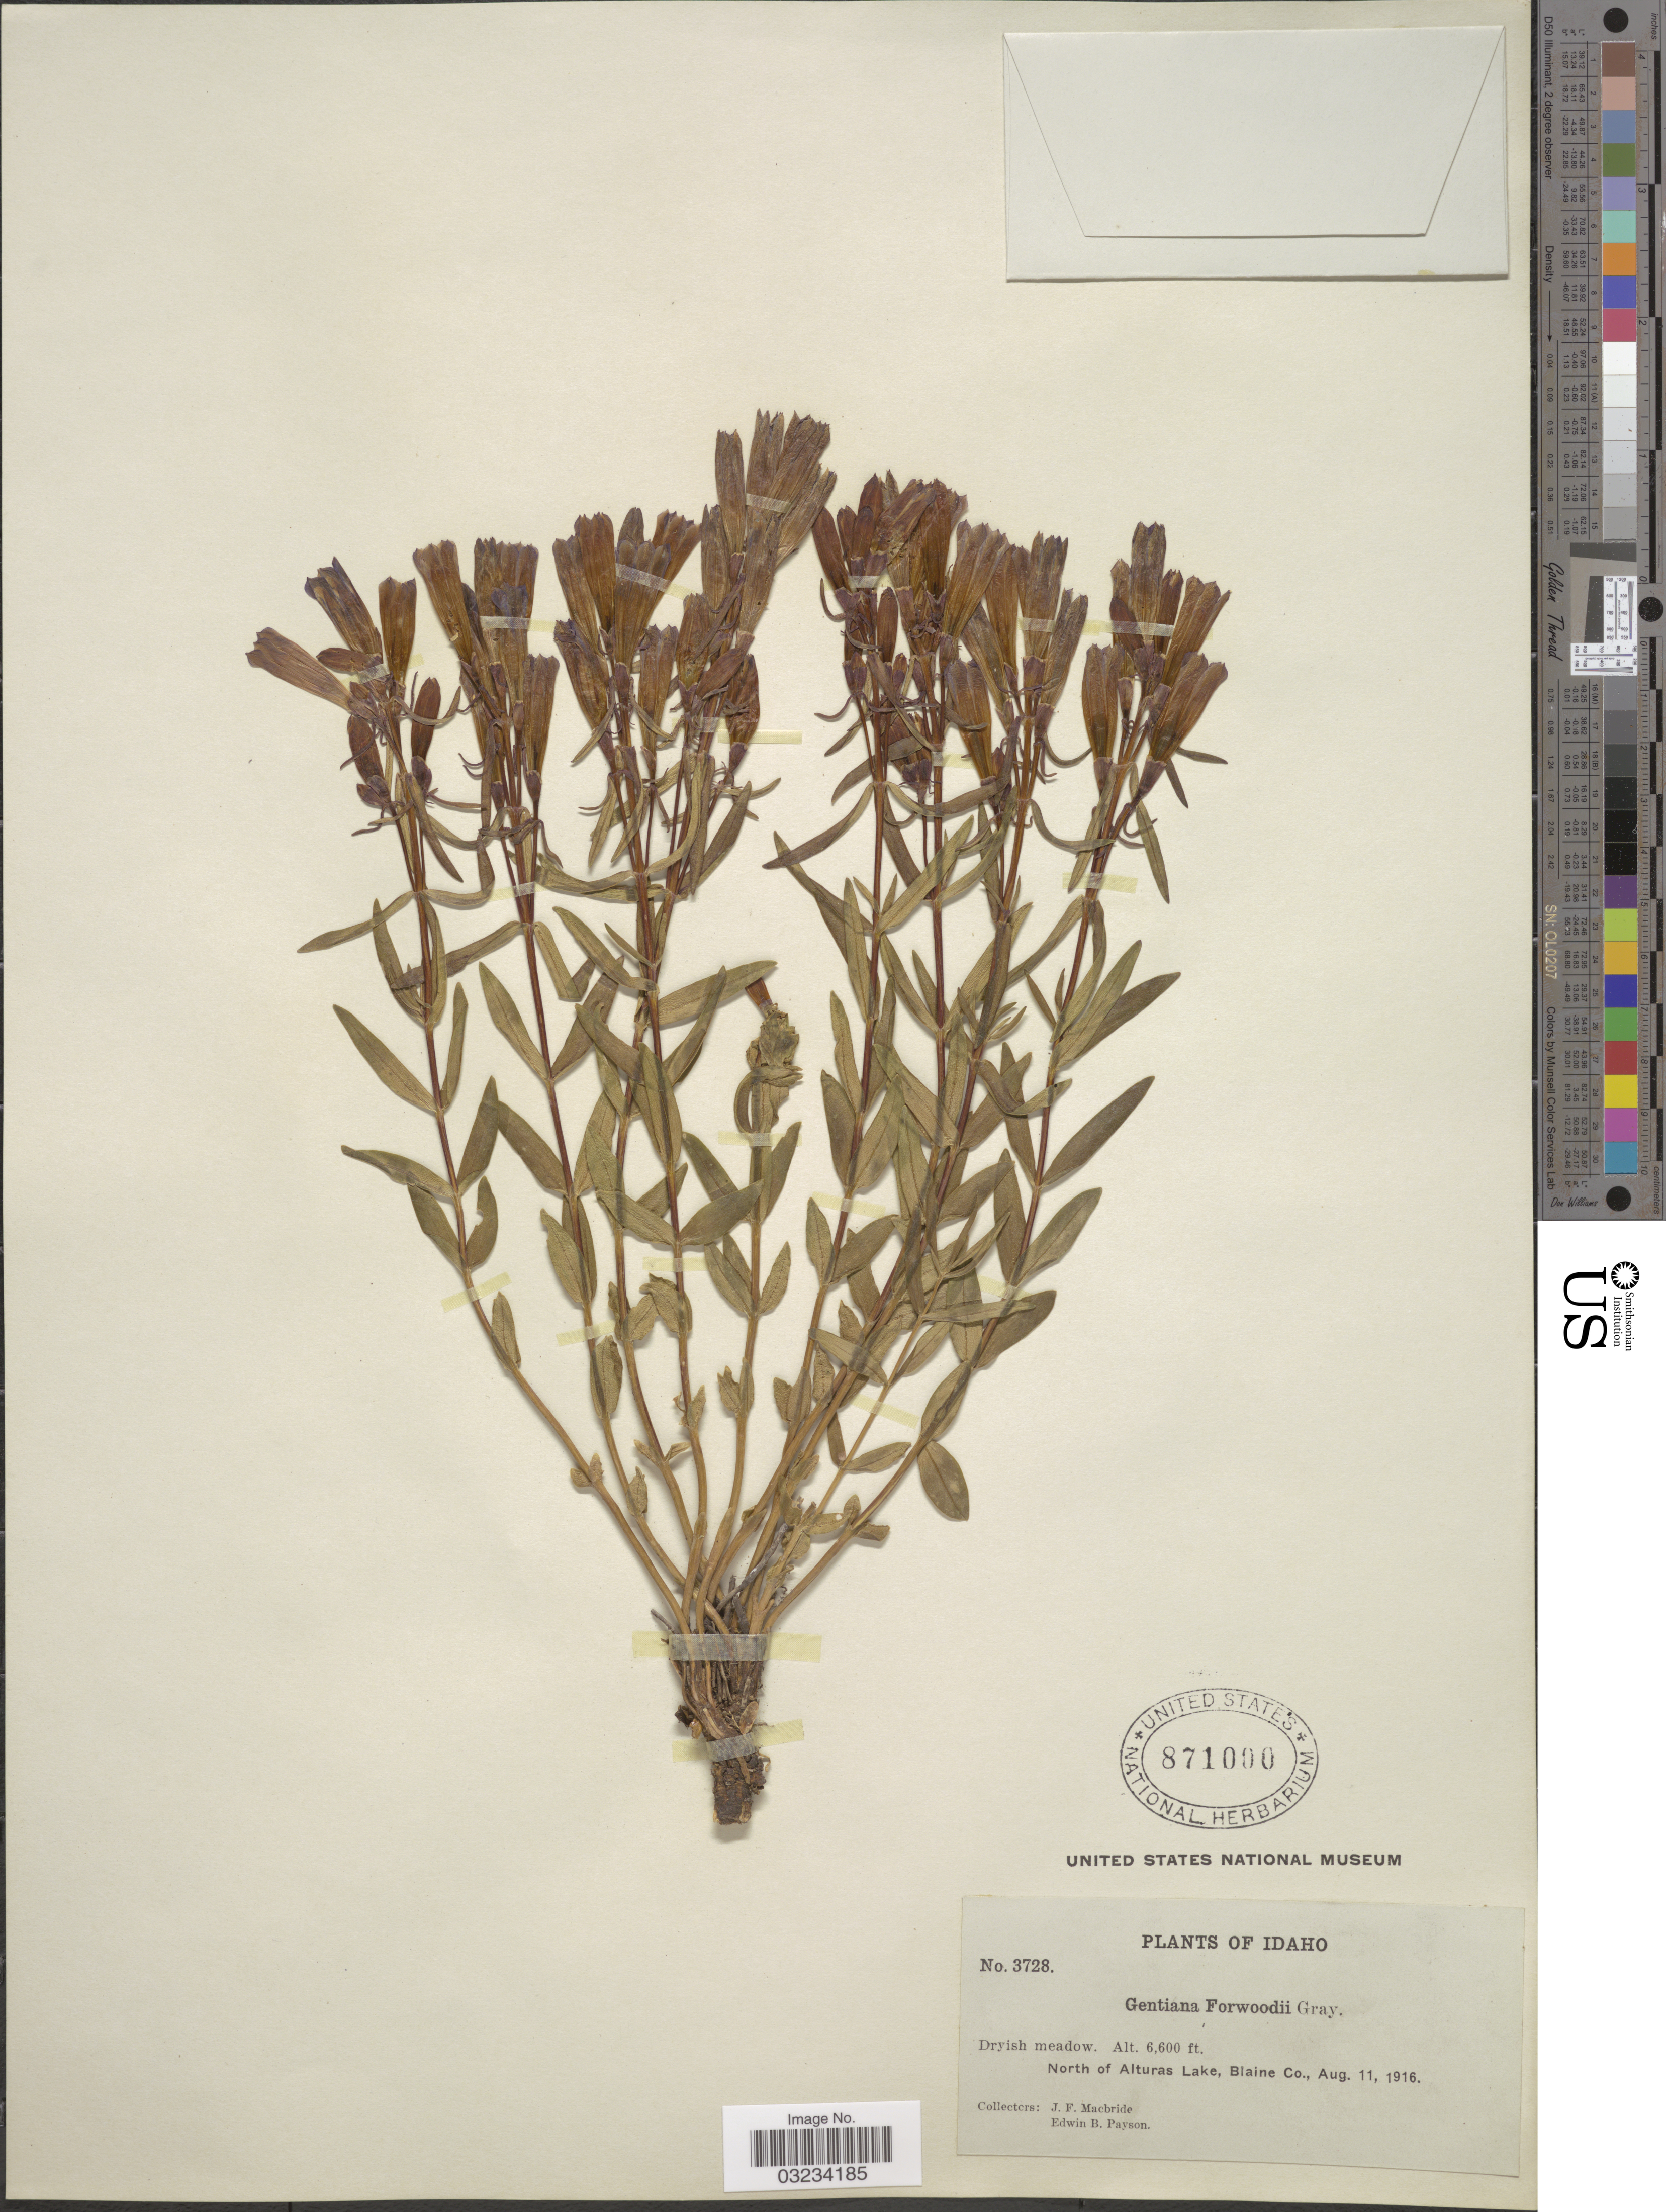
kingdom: Plantae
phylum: Tracheophyta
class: Magnoliopsida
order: Gentianales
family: Gentianaceae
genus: Gentiana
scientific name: Gentiana forwoodii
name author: A. Gray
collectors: J. F. Macbride & E. B. Payson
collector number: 3728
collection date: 1916-08-11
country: United States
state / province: Idaho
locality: North of Alturas Lake, Blaine Co.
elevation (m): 2012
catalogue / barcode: US 871000